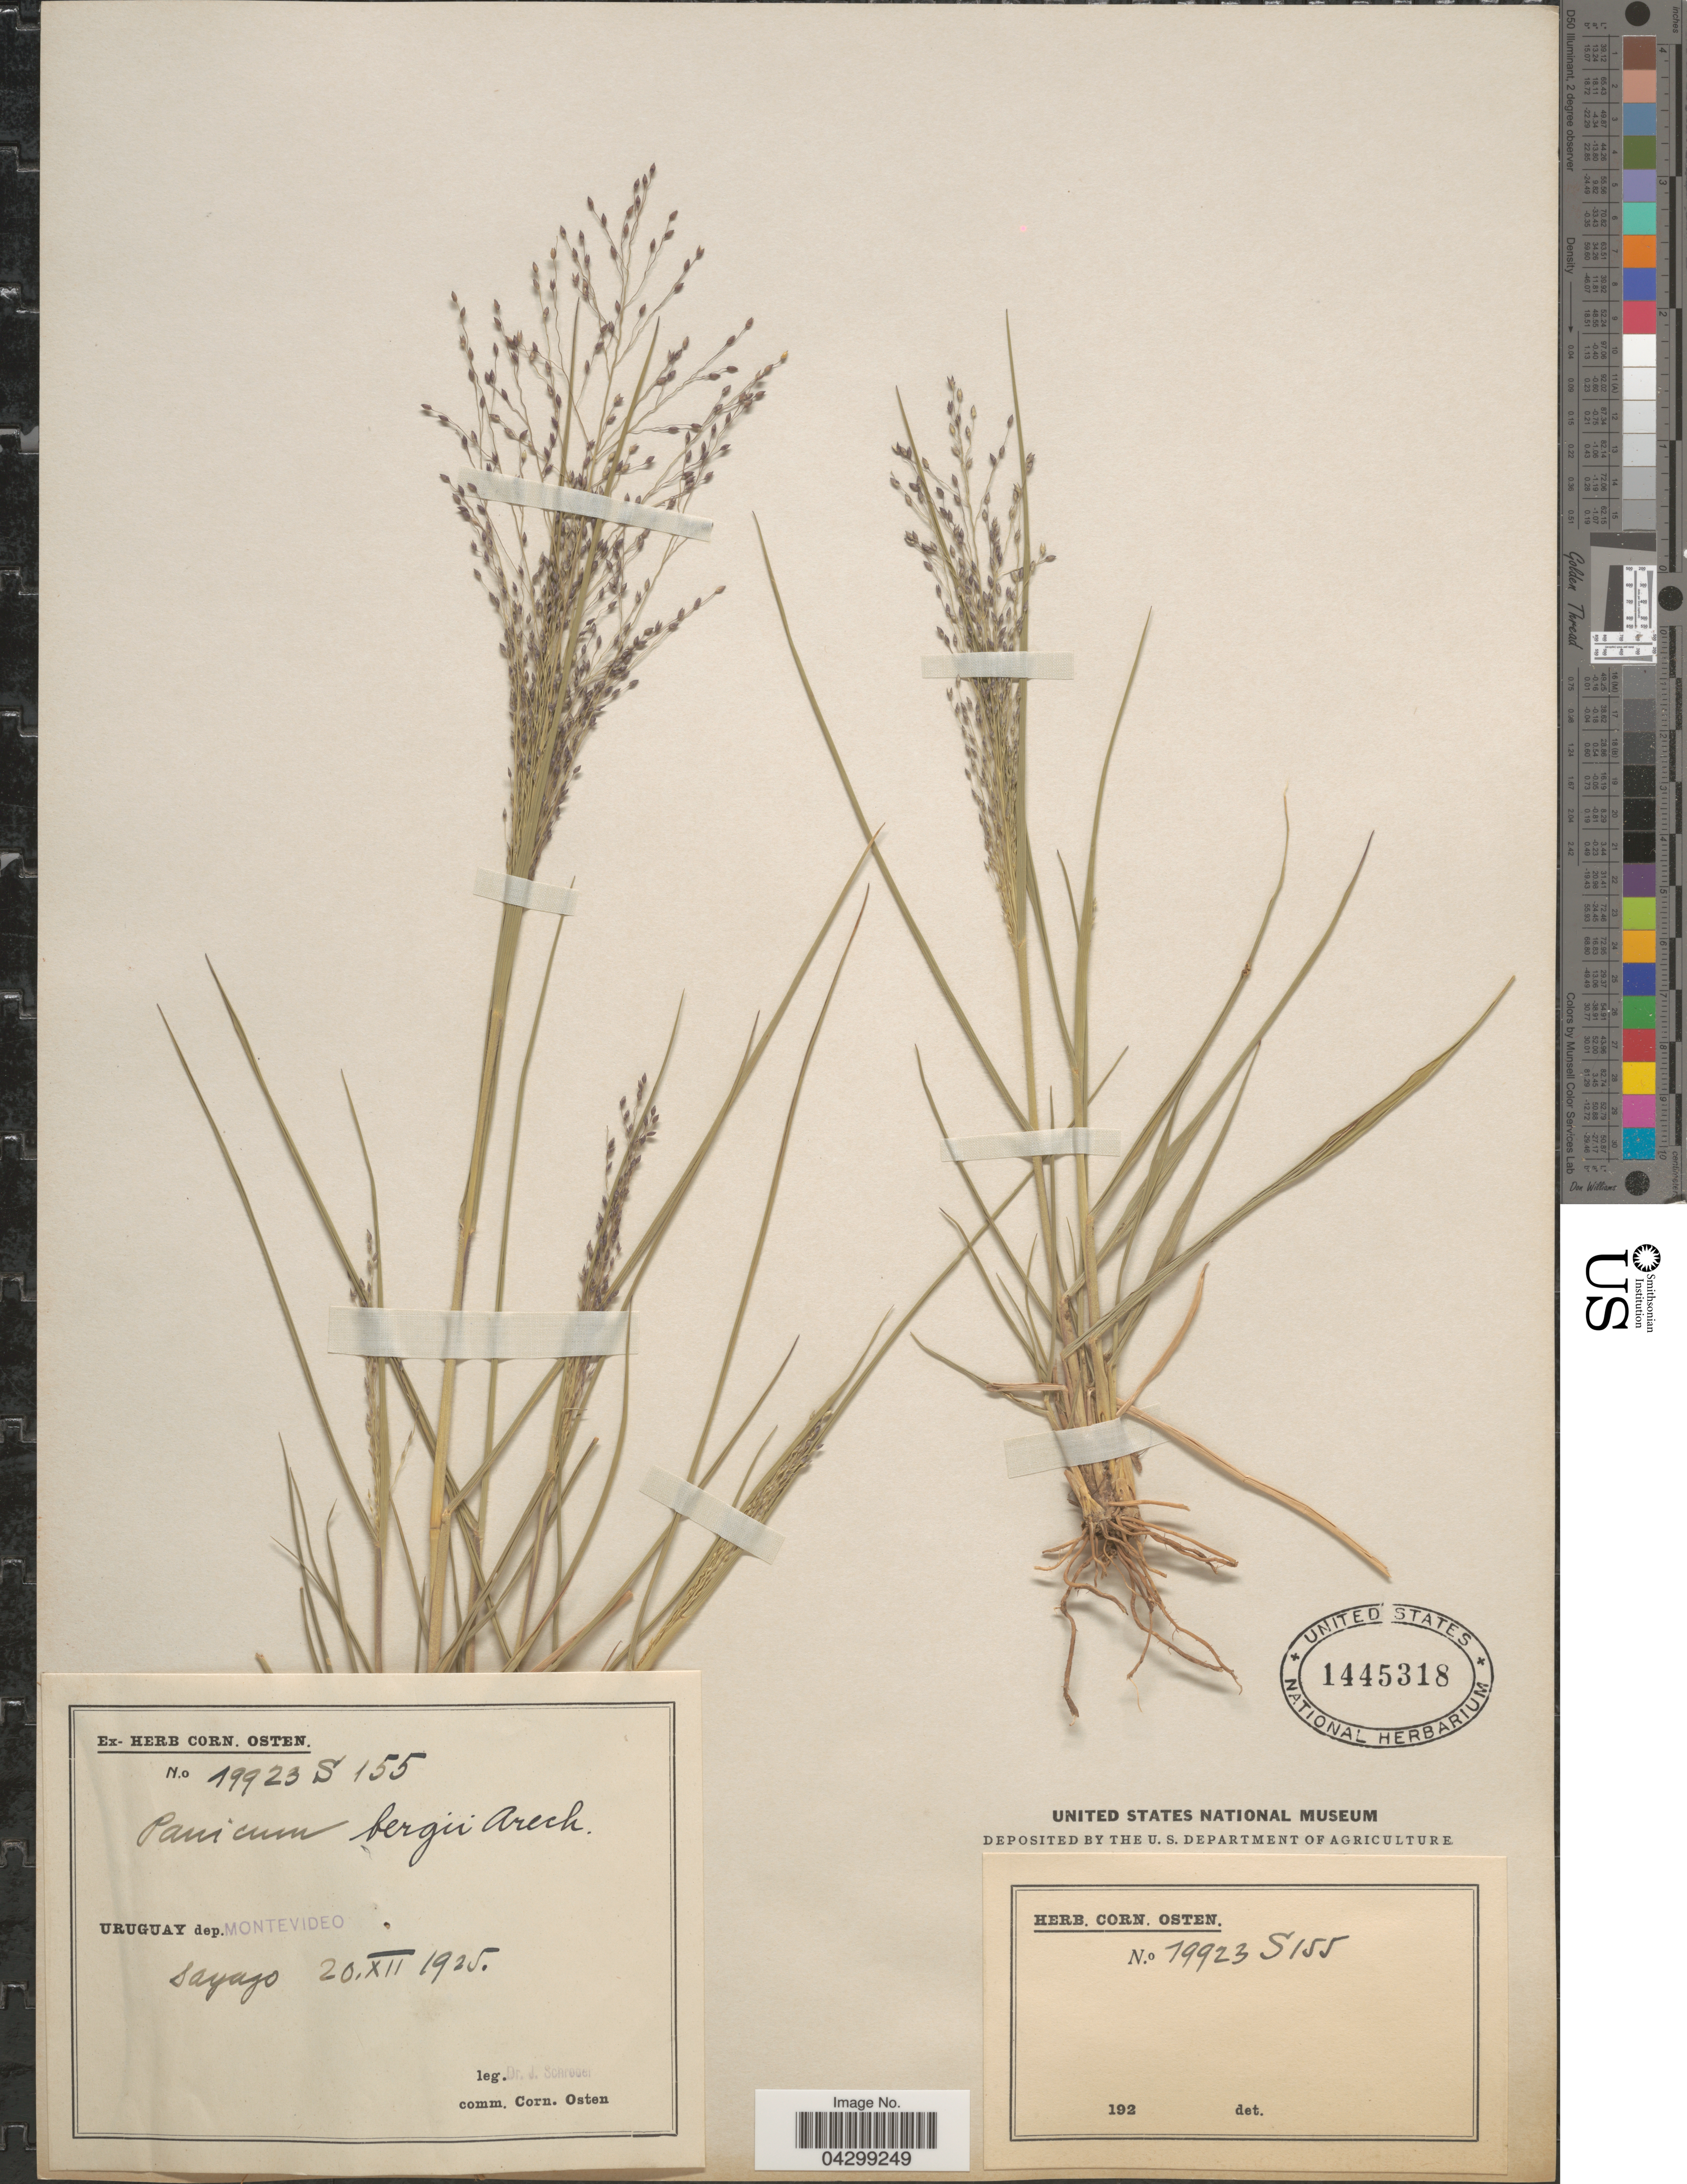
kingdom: Plantae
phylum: Tracheophyta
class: Liliopsida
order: Poales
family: Poaceae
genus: Panicum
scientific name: Panicum bergii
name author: Arechav.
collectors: J. Schroeder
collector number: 19223S155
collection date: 1925-12-20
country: Uruguay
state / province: Montevideo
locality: Dep. Montevideo. Sayago.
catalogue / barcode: US 1445318